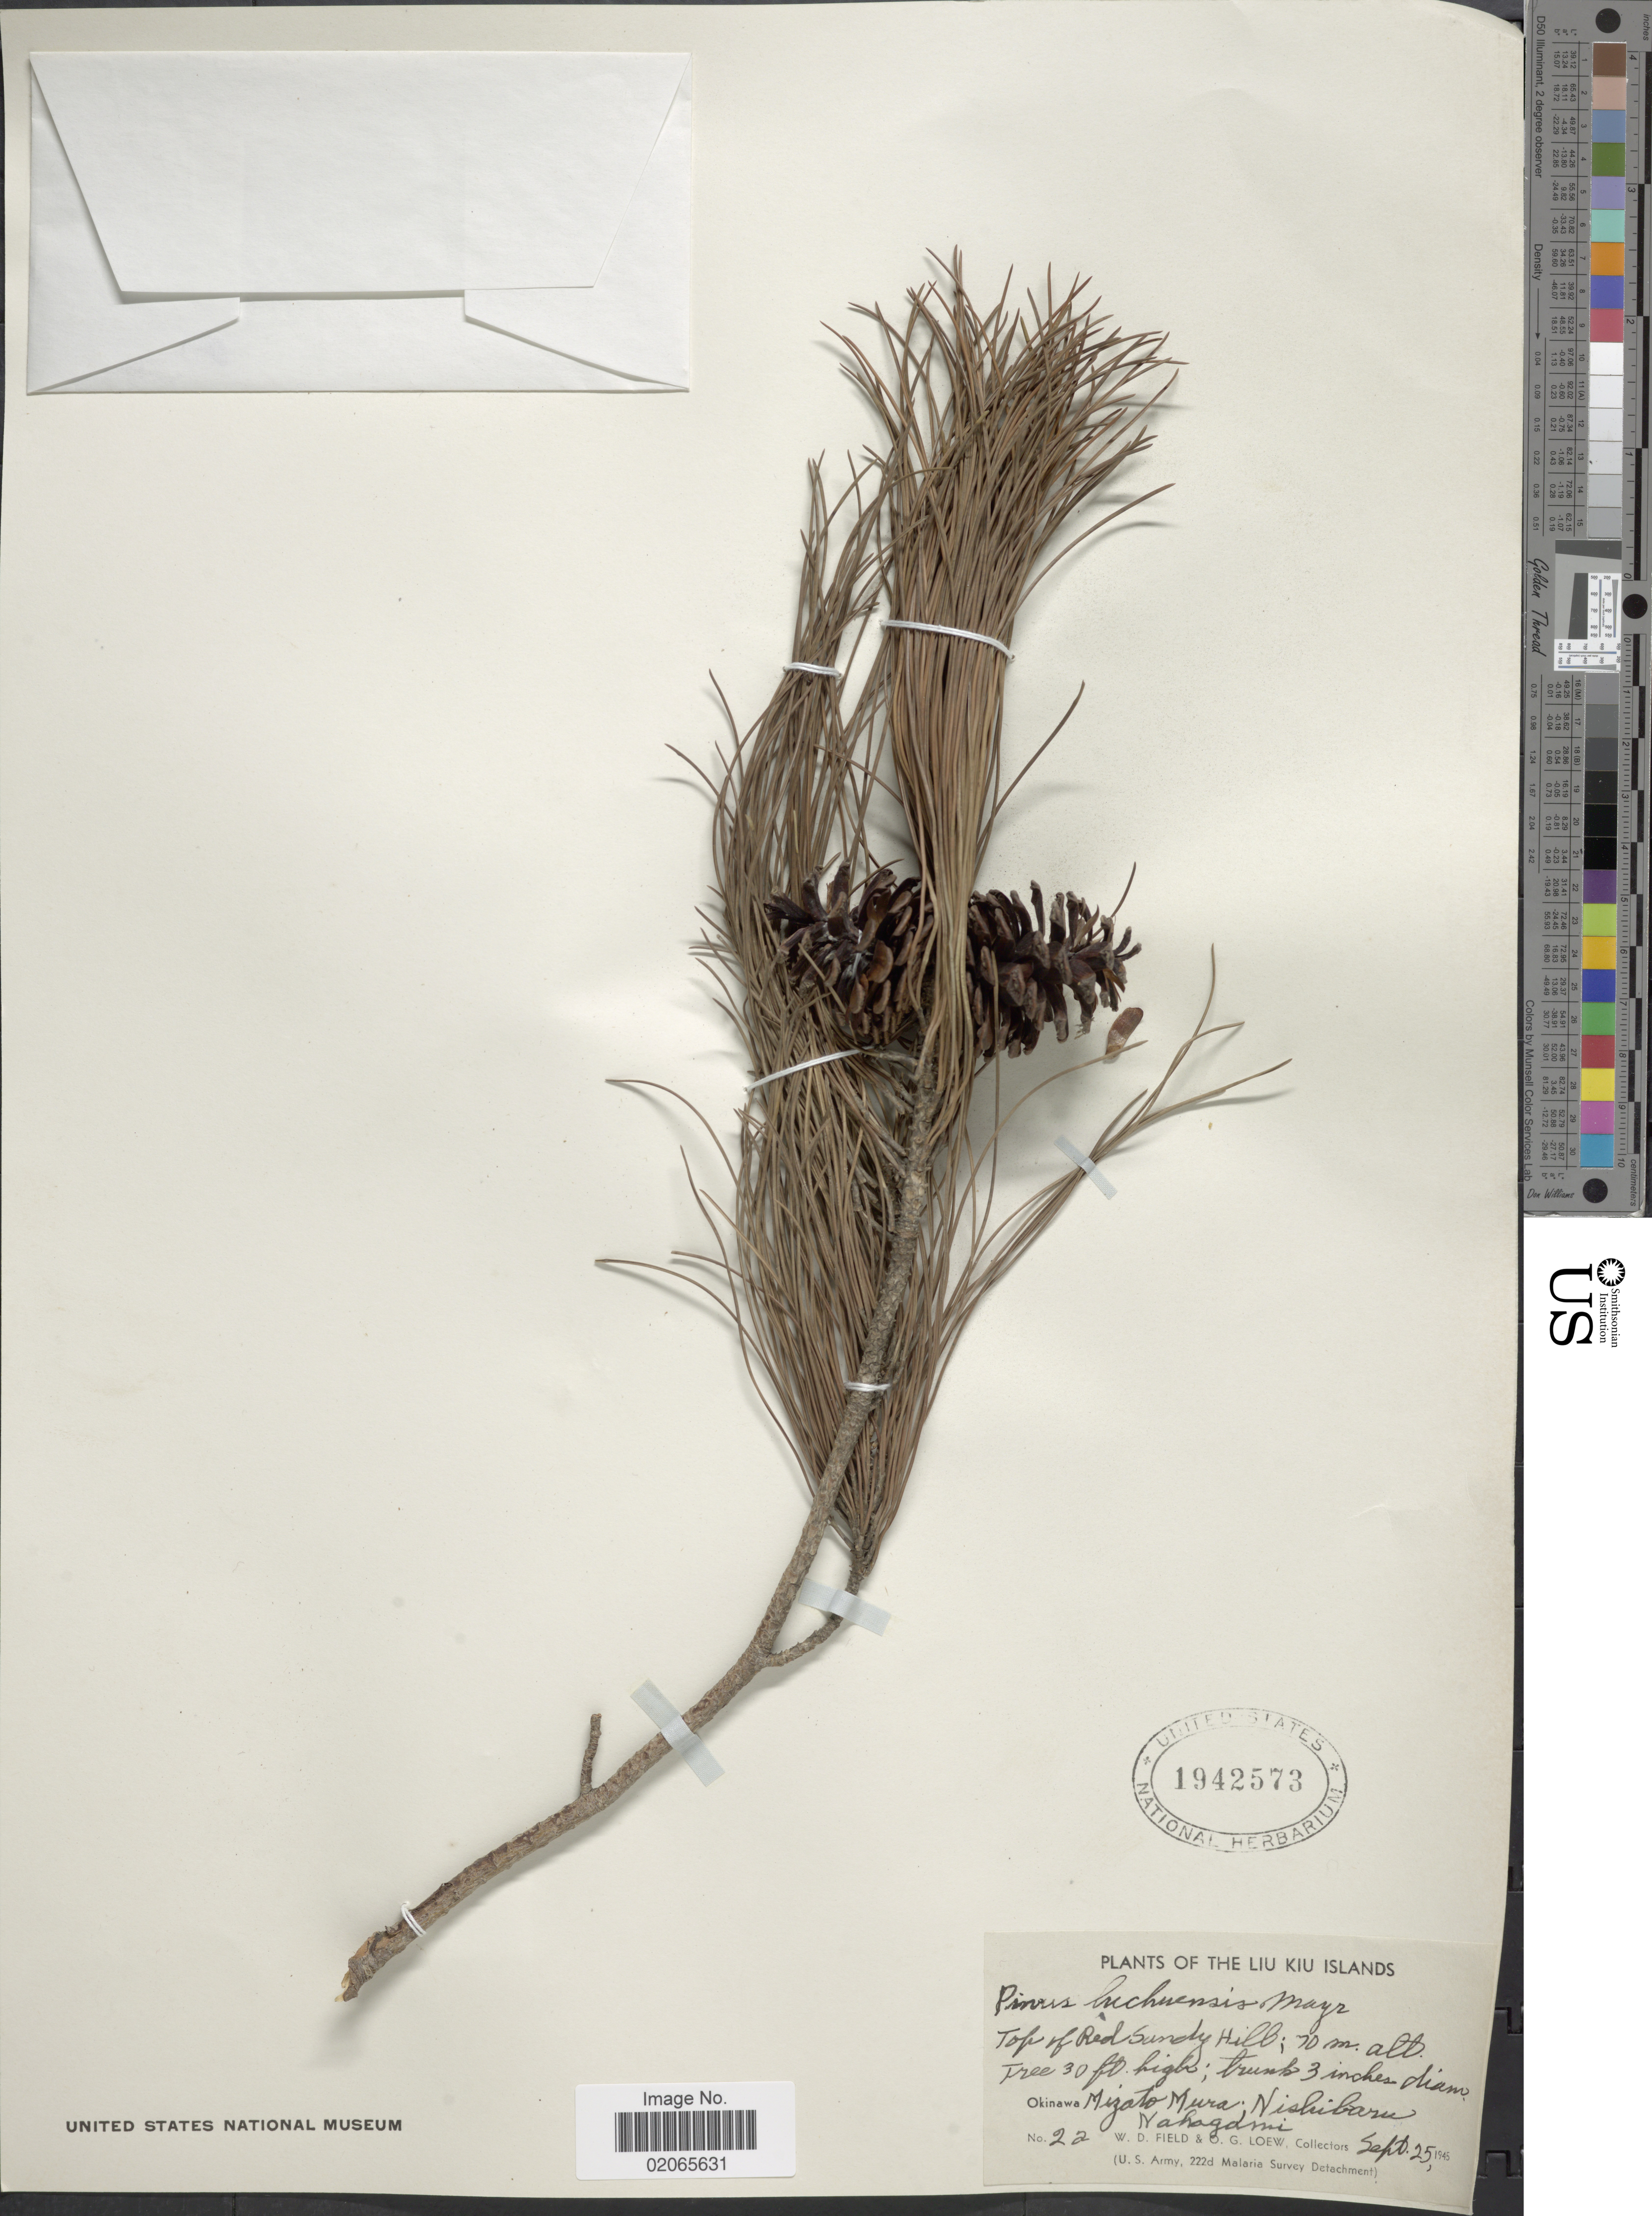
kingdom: Plantae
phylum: Tracheophyta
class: Pinopsida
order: Pinales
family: Pinaceae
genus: Pinus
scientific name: Pinus luchuensis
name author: Mayr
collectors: W. D. Field & O. G. Loew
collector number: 22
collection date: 1945-09-25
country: Japan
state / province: Okinawa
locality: The Liu Kiu Islands, Okinawa Mizato Mura, Nishibaru, Nahagdmi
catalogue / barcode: US 1942573